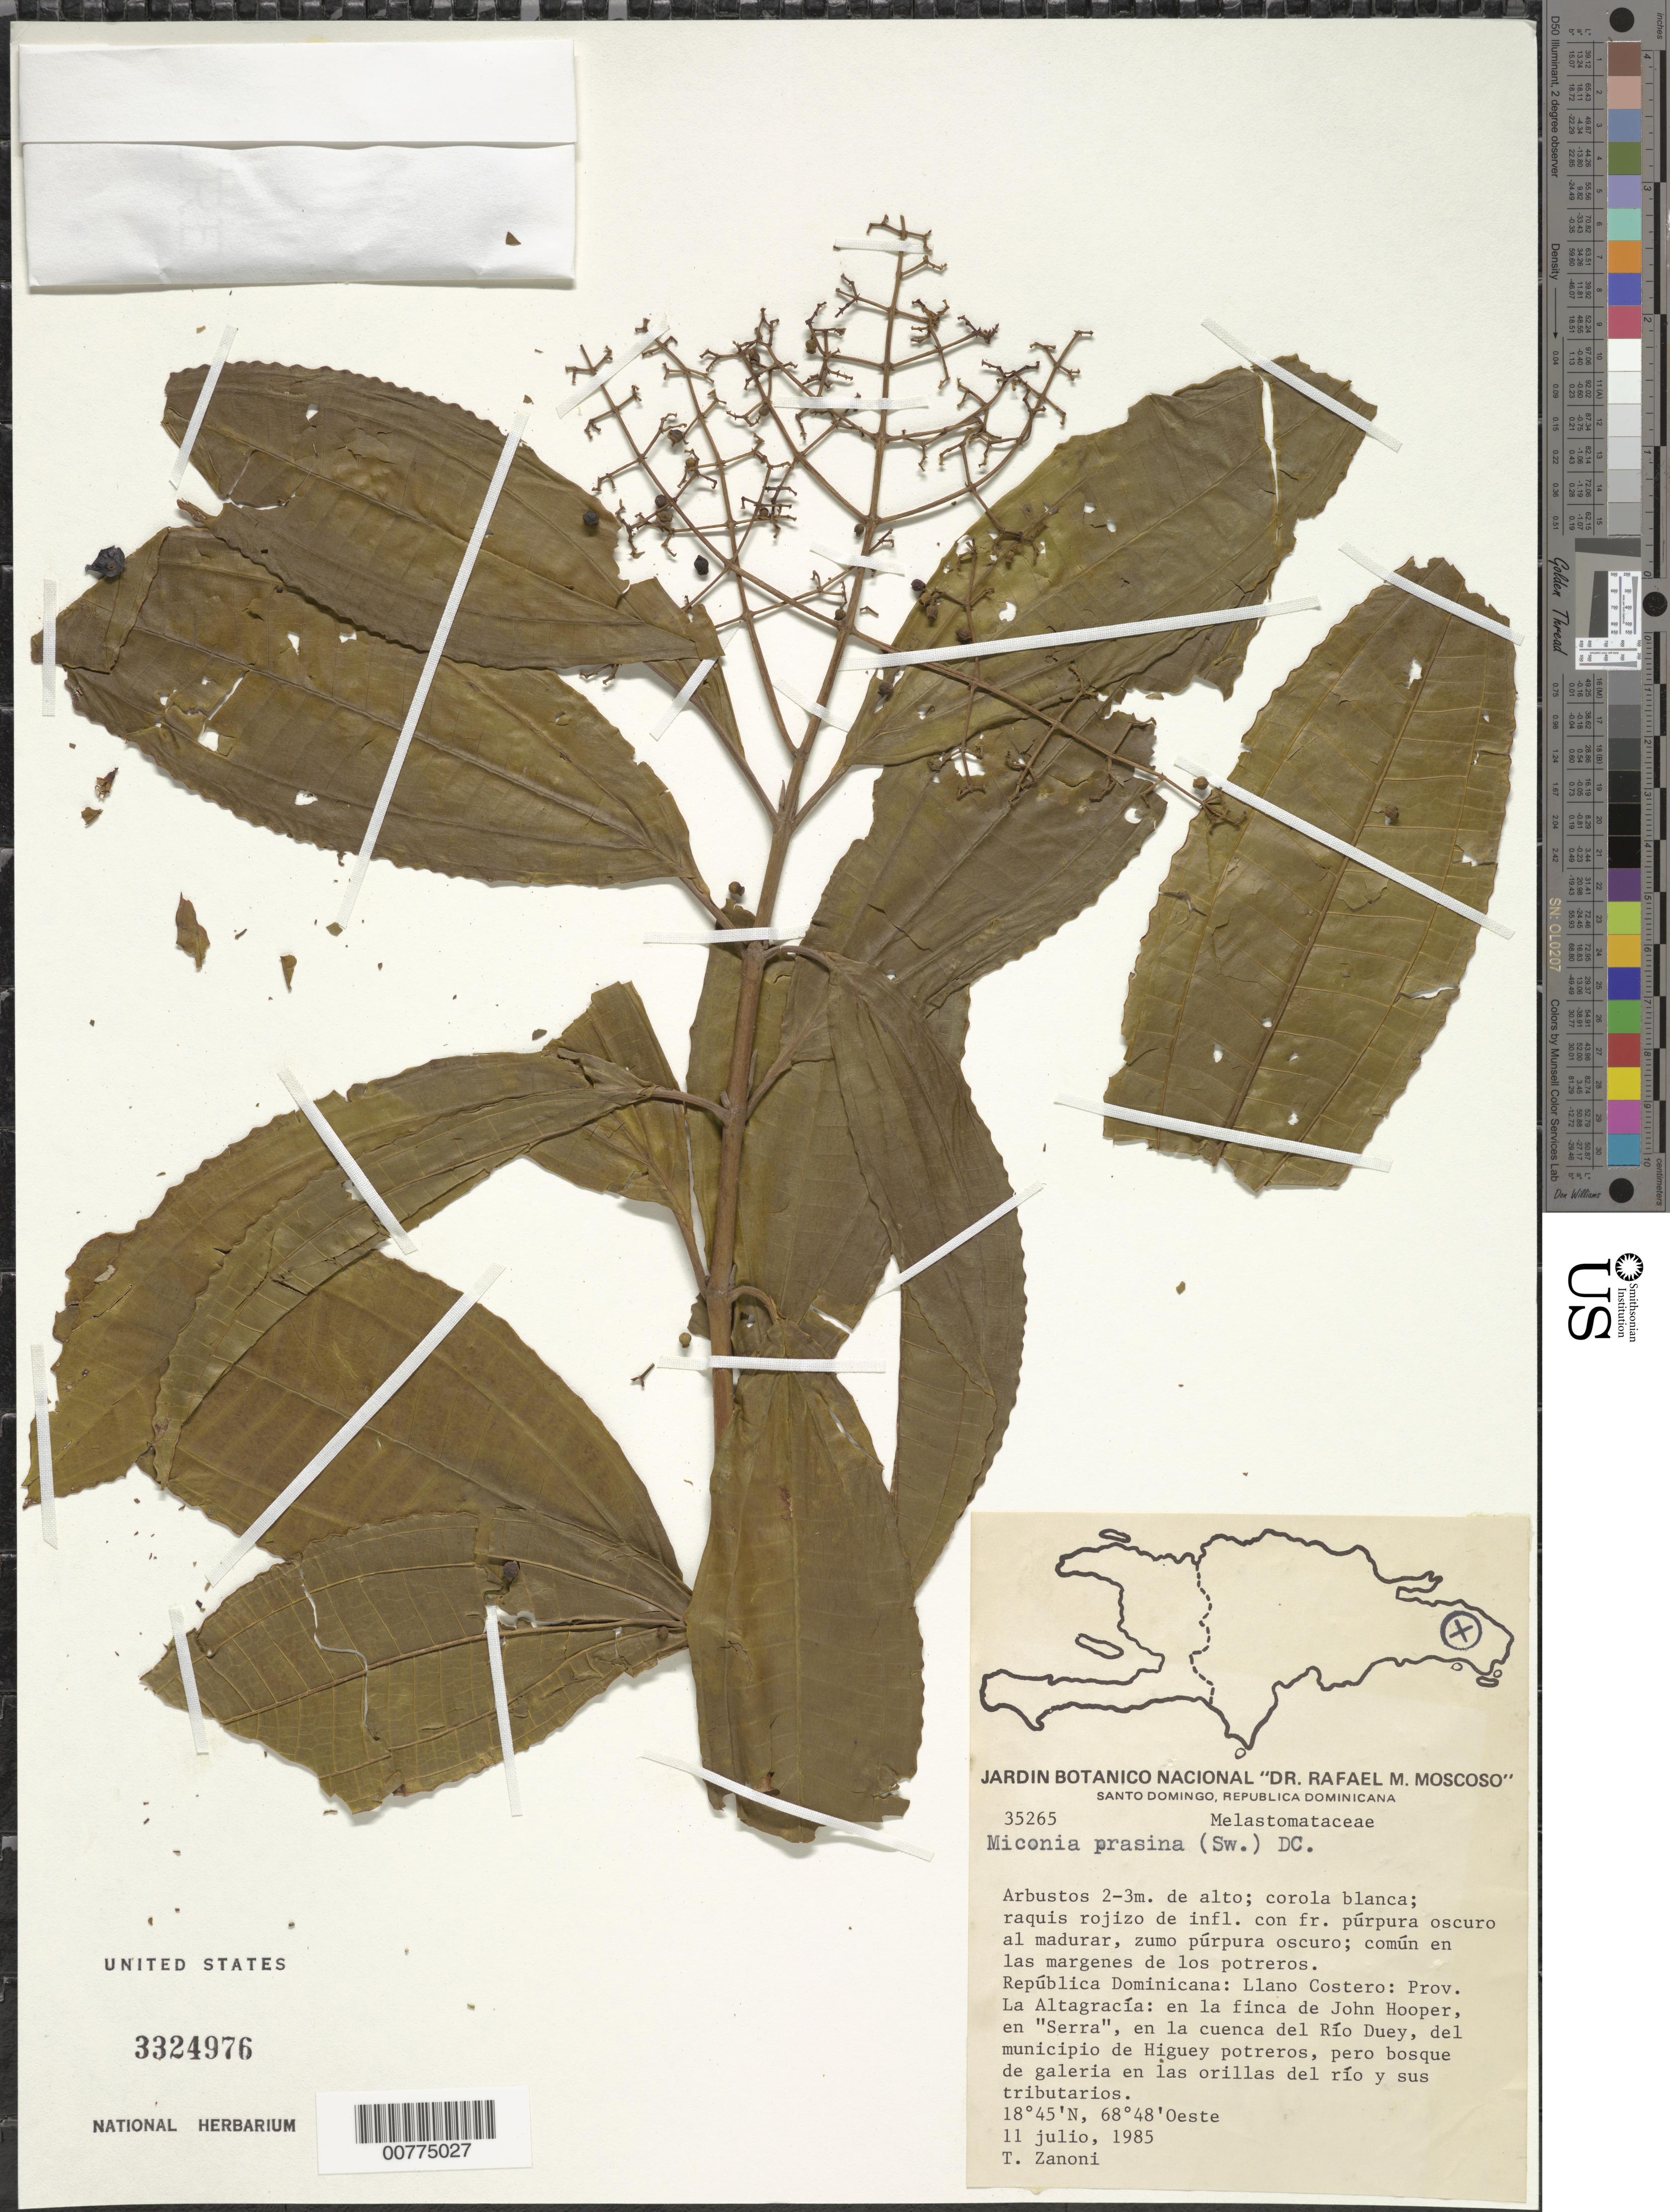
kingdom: Plantae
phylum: Tracheophyta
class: Magnoliopsida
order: Myrtales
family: Melastomataceae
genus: Miconia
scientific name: Miconia prasina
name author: (Sw.) DC.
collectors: T. A. Zanoni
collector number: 35265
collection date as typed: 11 Jul 1985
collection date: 1985-07-11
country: Dominican Republic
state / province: La Altagracia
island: Hispaniola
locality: Llano Costero, in John Hooper's property, in "Serra", in the basin or Duey River, from Higuey municipality.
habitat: Horse stable, but forest with a gallery in shores of river and tributary.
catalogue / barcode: US 3324976